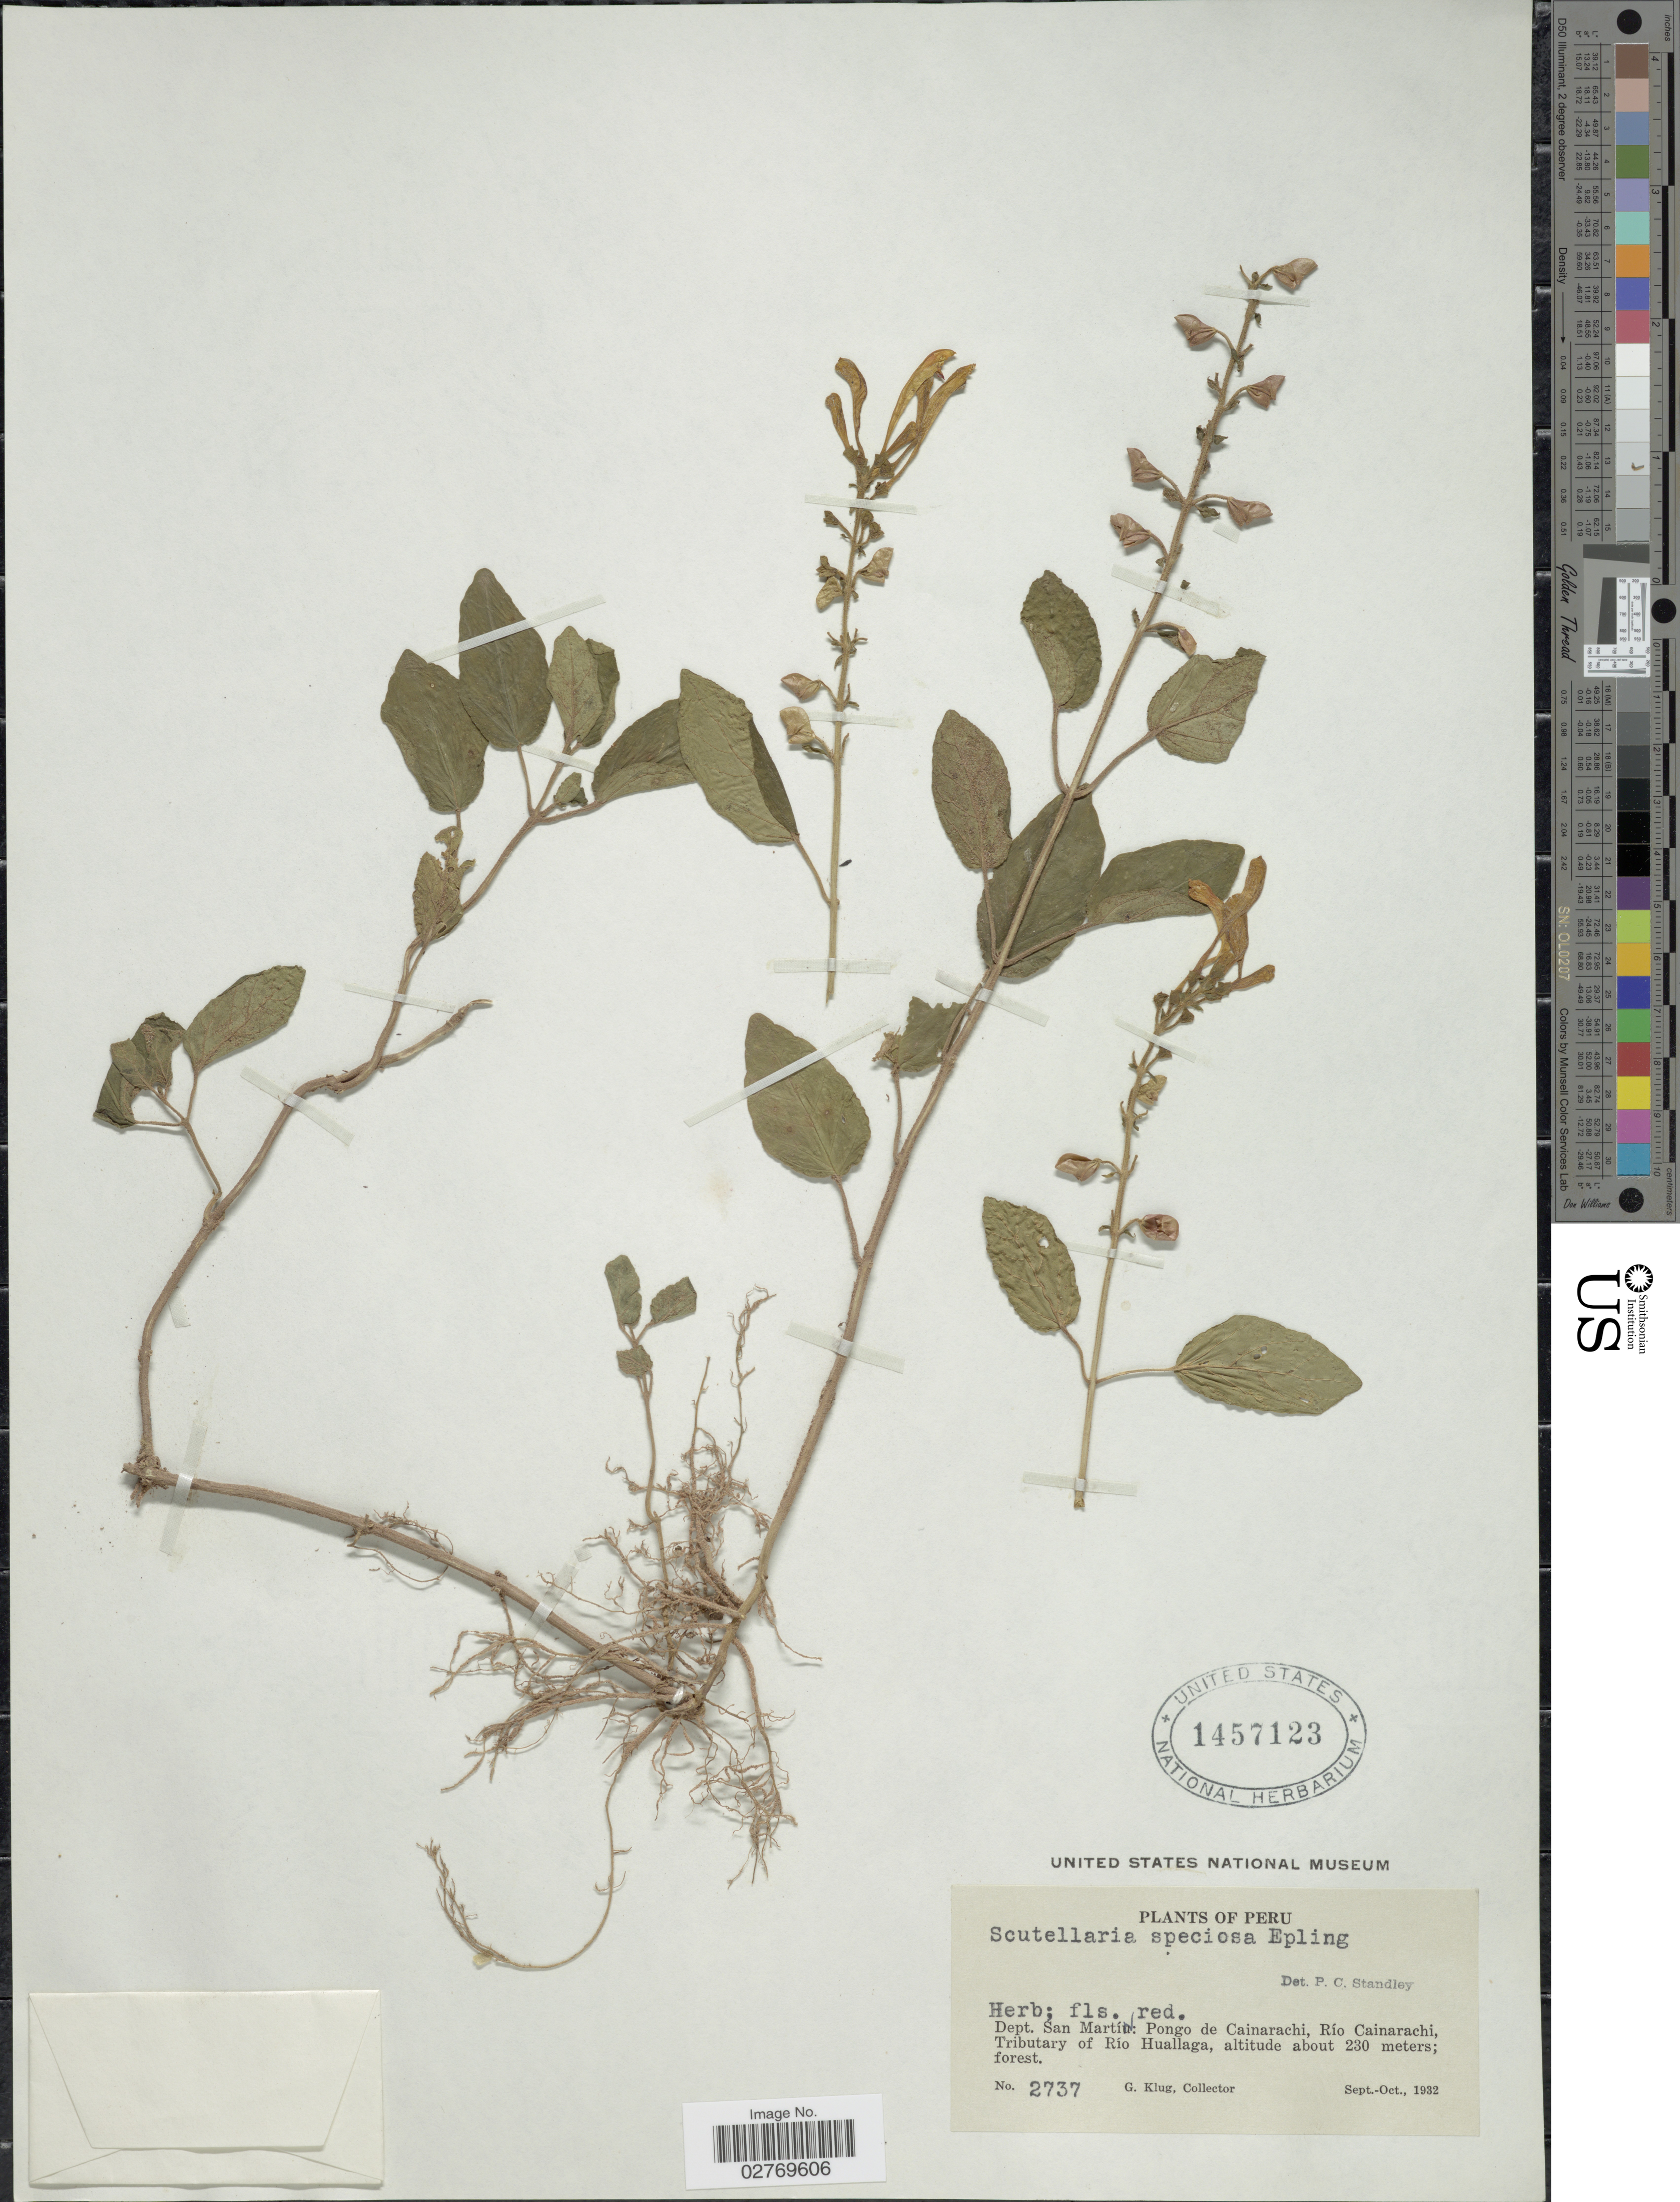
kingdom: Plantae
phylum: Tracheophyta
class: Magnoliopsida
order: Lamiales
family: Lamiaceae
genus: Scutellaria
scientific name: Scutellaria speciosa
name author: Epling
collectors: G. Klug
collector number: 2737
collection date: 1932-09/1932-10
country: Peru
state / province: San Martín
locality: Dept. San Martín: Pongo de Cainarachi, Río Cainarachi, Tributary of Río Huallaga.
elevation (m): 230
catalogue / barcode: US 1457123